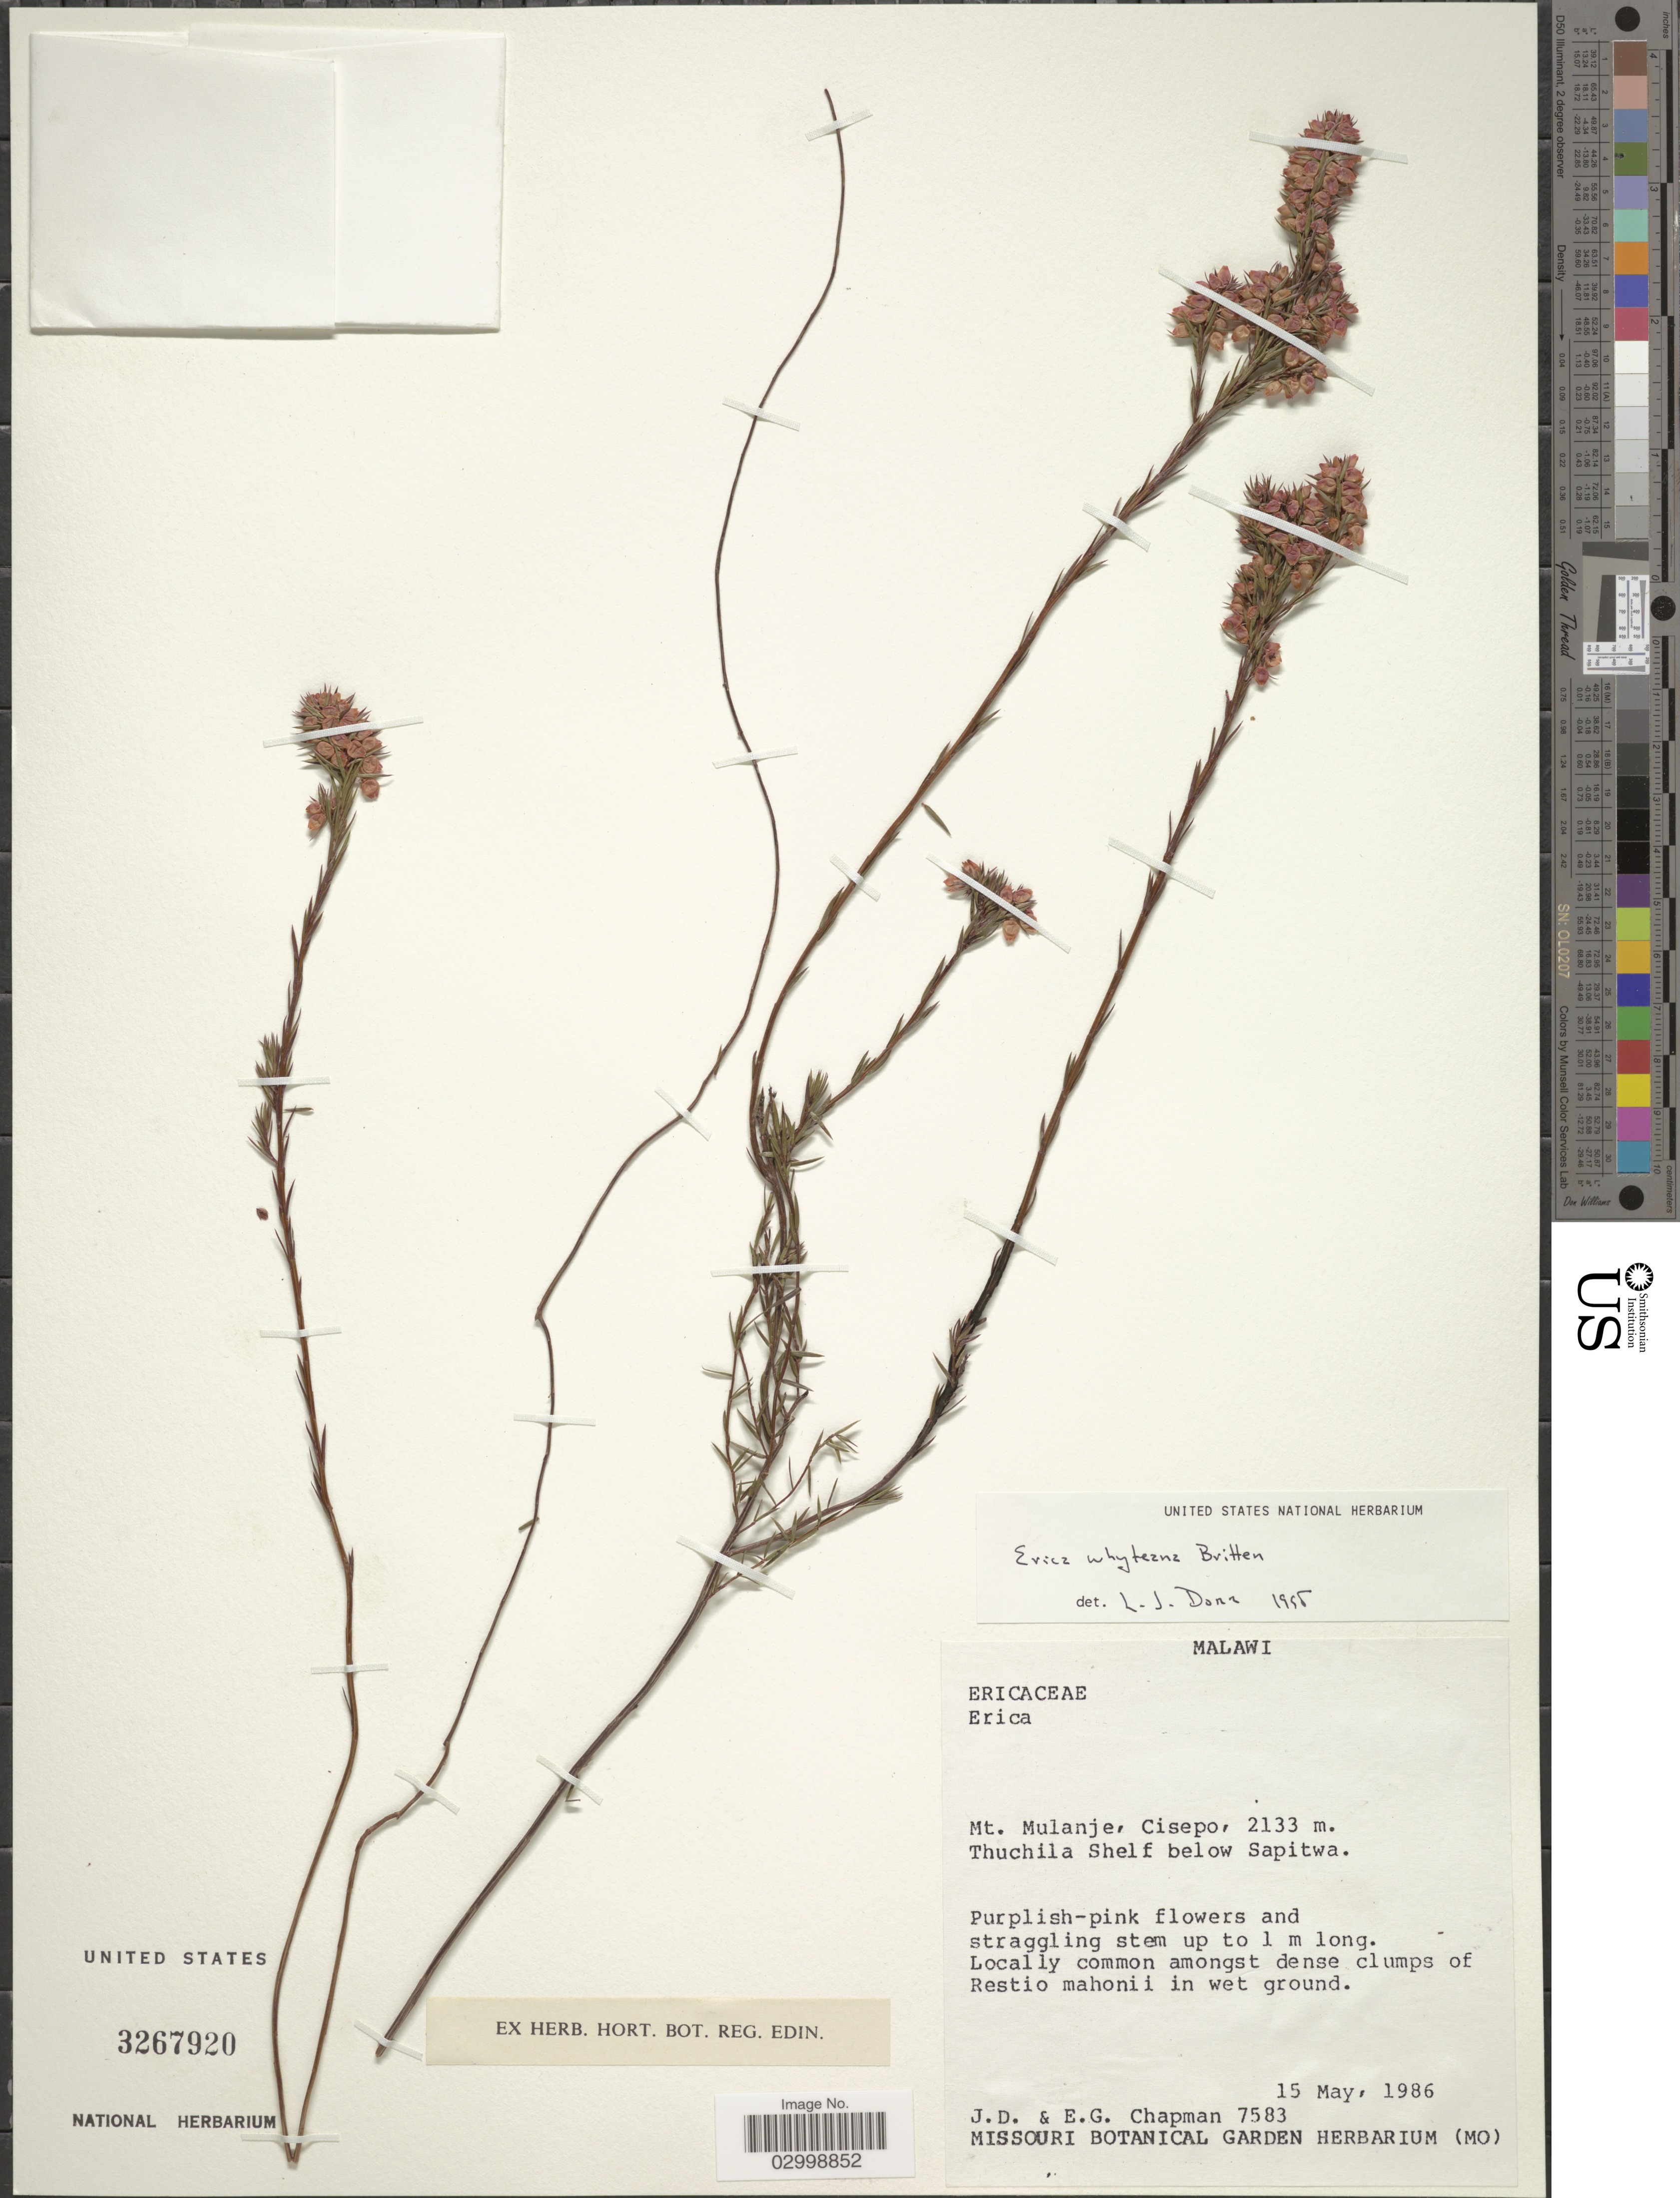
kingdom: Plantae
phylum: Tracheophyta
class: Magnoliopsida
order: Ericales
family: Ericaceae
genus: Erica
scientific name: Erica whyteana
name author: Britten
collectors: J. D. Chapman & E. Chapman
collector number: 7583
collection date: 1986-05-15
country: Malawi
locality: Mt. Mulanje, Cisepo. Tchuchila Shelf below Sapitwa.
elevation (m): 2133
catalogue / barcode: US 3267920